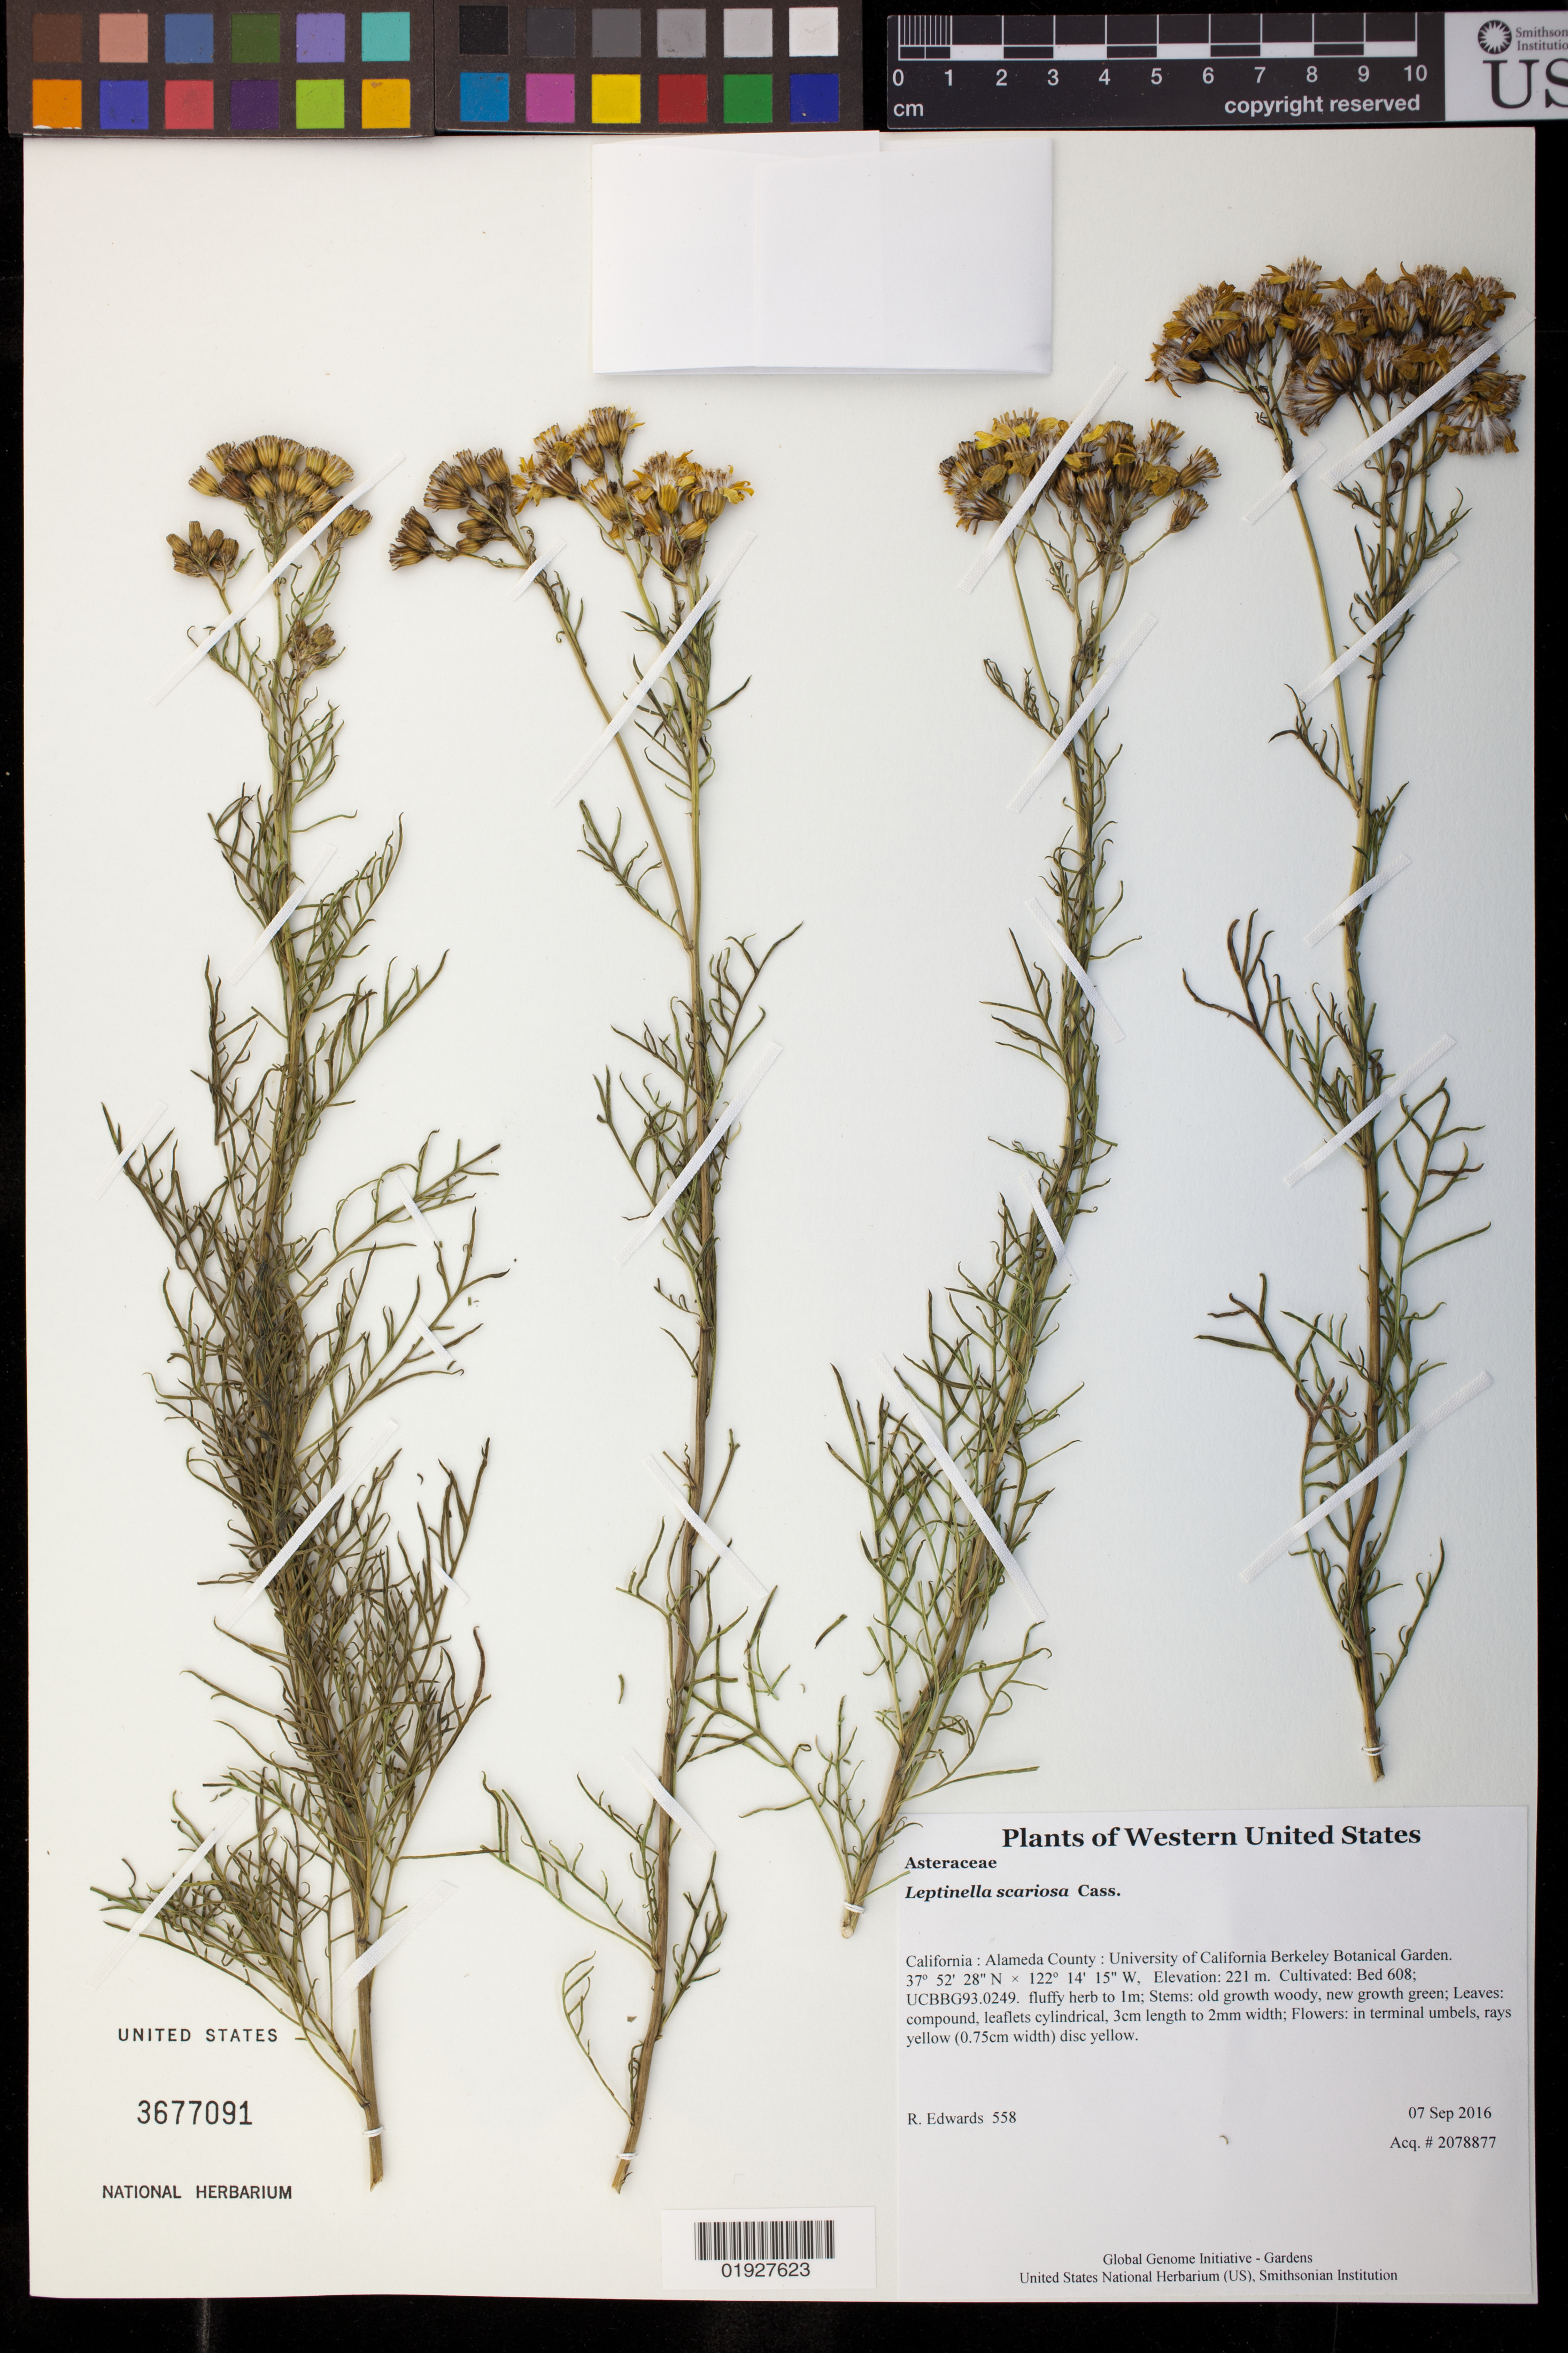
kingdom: Plantae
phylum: Tracheophyta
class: Magnoliopsida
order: Asterales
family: Asteraceae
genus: Leptinella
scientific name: Leptinella scariosa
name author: Cass.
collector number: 558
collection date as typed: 7 September 2016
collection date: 2016-09-07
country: United States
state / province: California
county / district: Alameda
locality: University of California Berkeley Botanical Garden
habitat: Cultivated: Bed 608; UCBBG93.0249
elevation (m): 221.2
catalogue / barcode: US 3677091